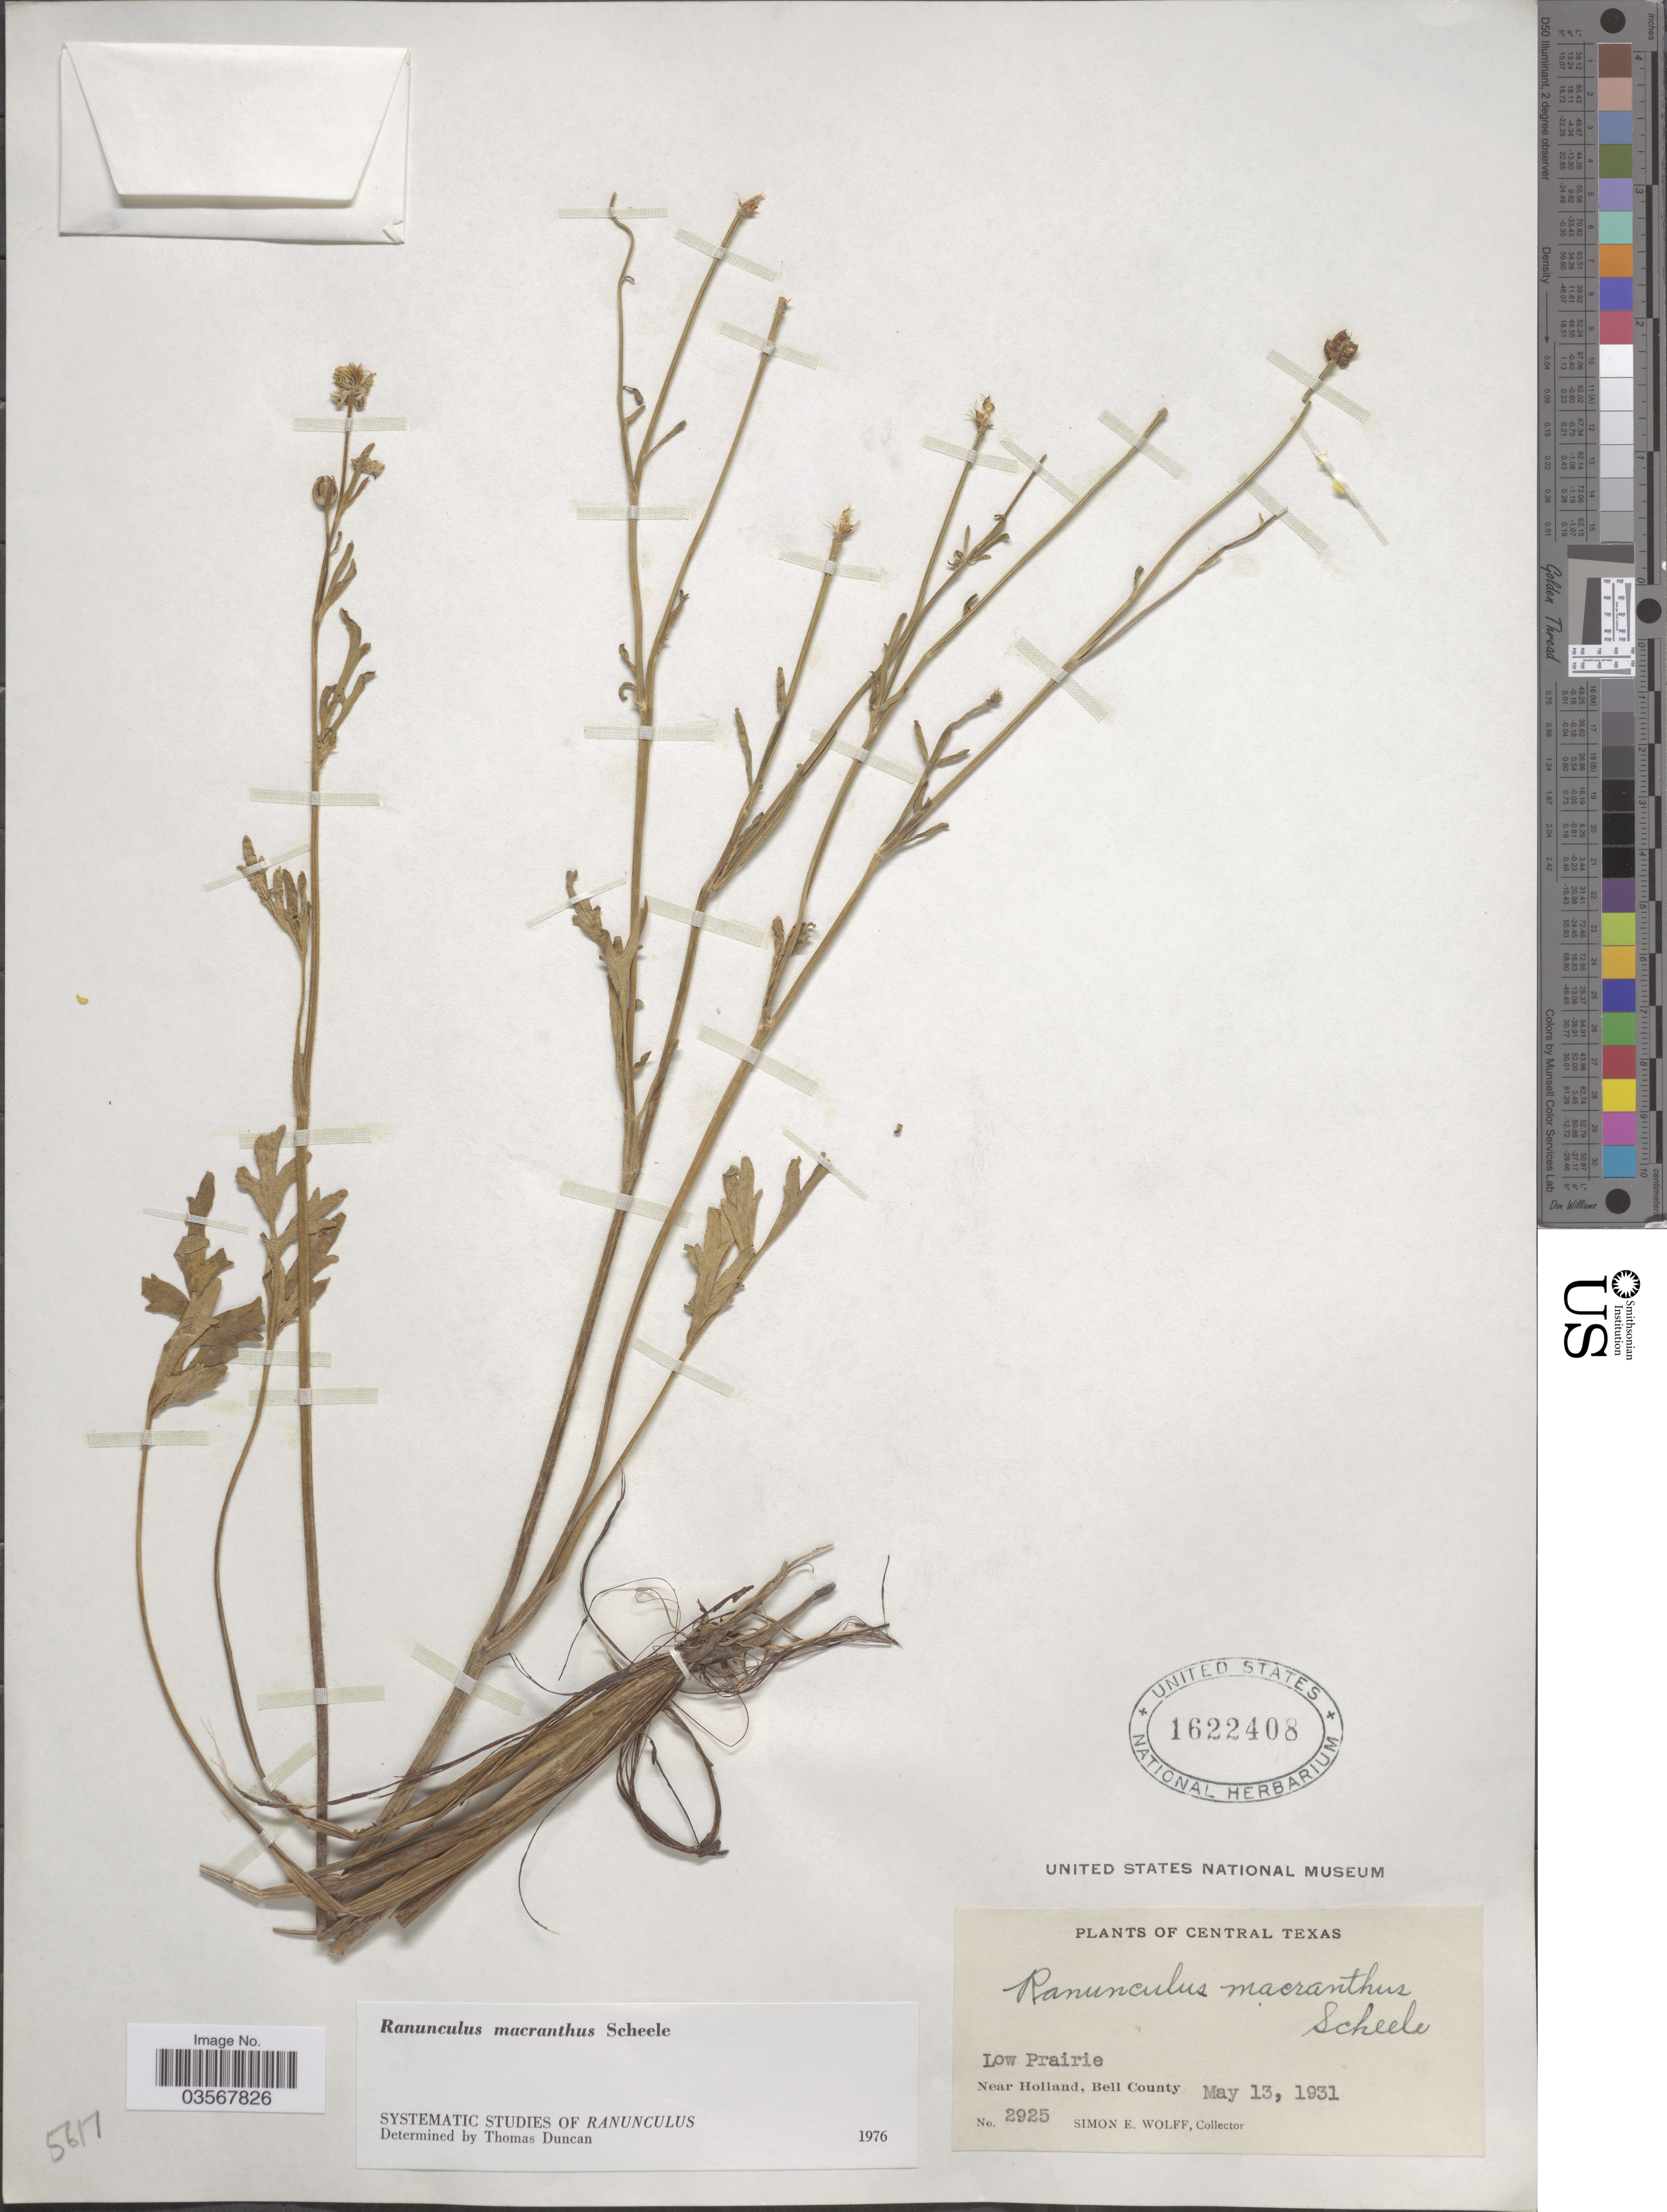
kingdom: Plantae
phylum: Tracheophyta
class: Magnoliopsida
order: Ranunculales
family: Ranunculaceae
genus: Ranunculus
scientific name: Ranunculus macranthus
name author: Scheele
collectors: S. E. Wolff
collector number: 2925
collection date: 1931-05-13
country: United States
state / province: Texas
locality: Central Texas. Near Holland, Bell County.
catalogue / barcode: US 1622408